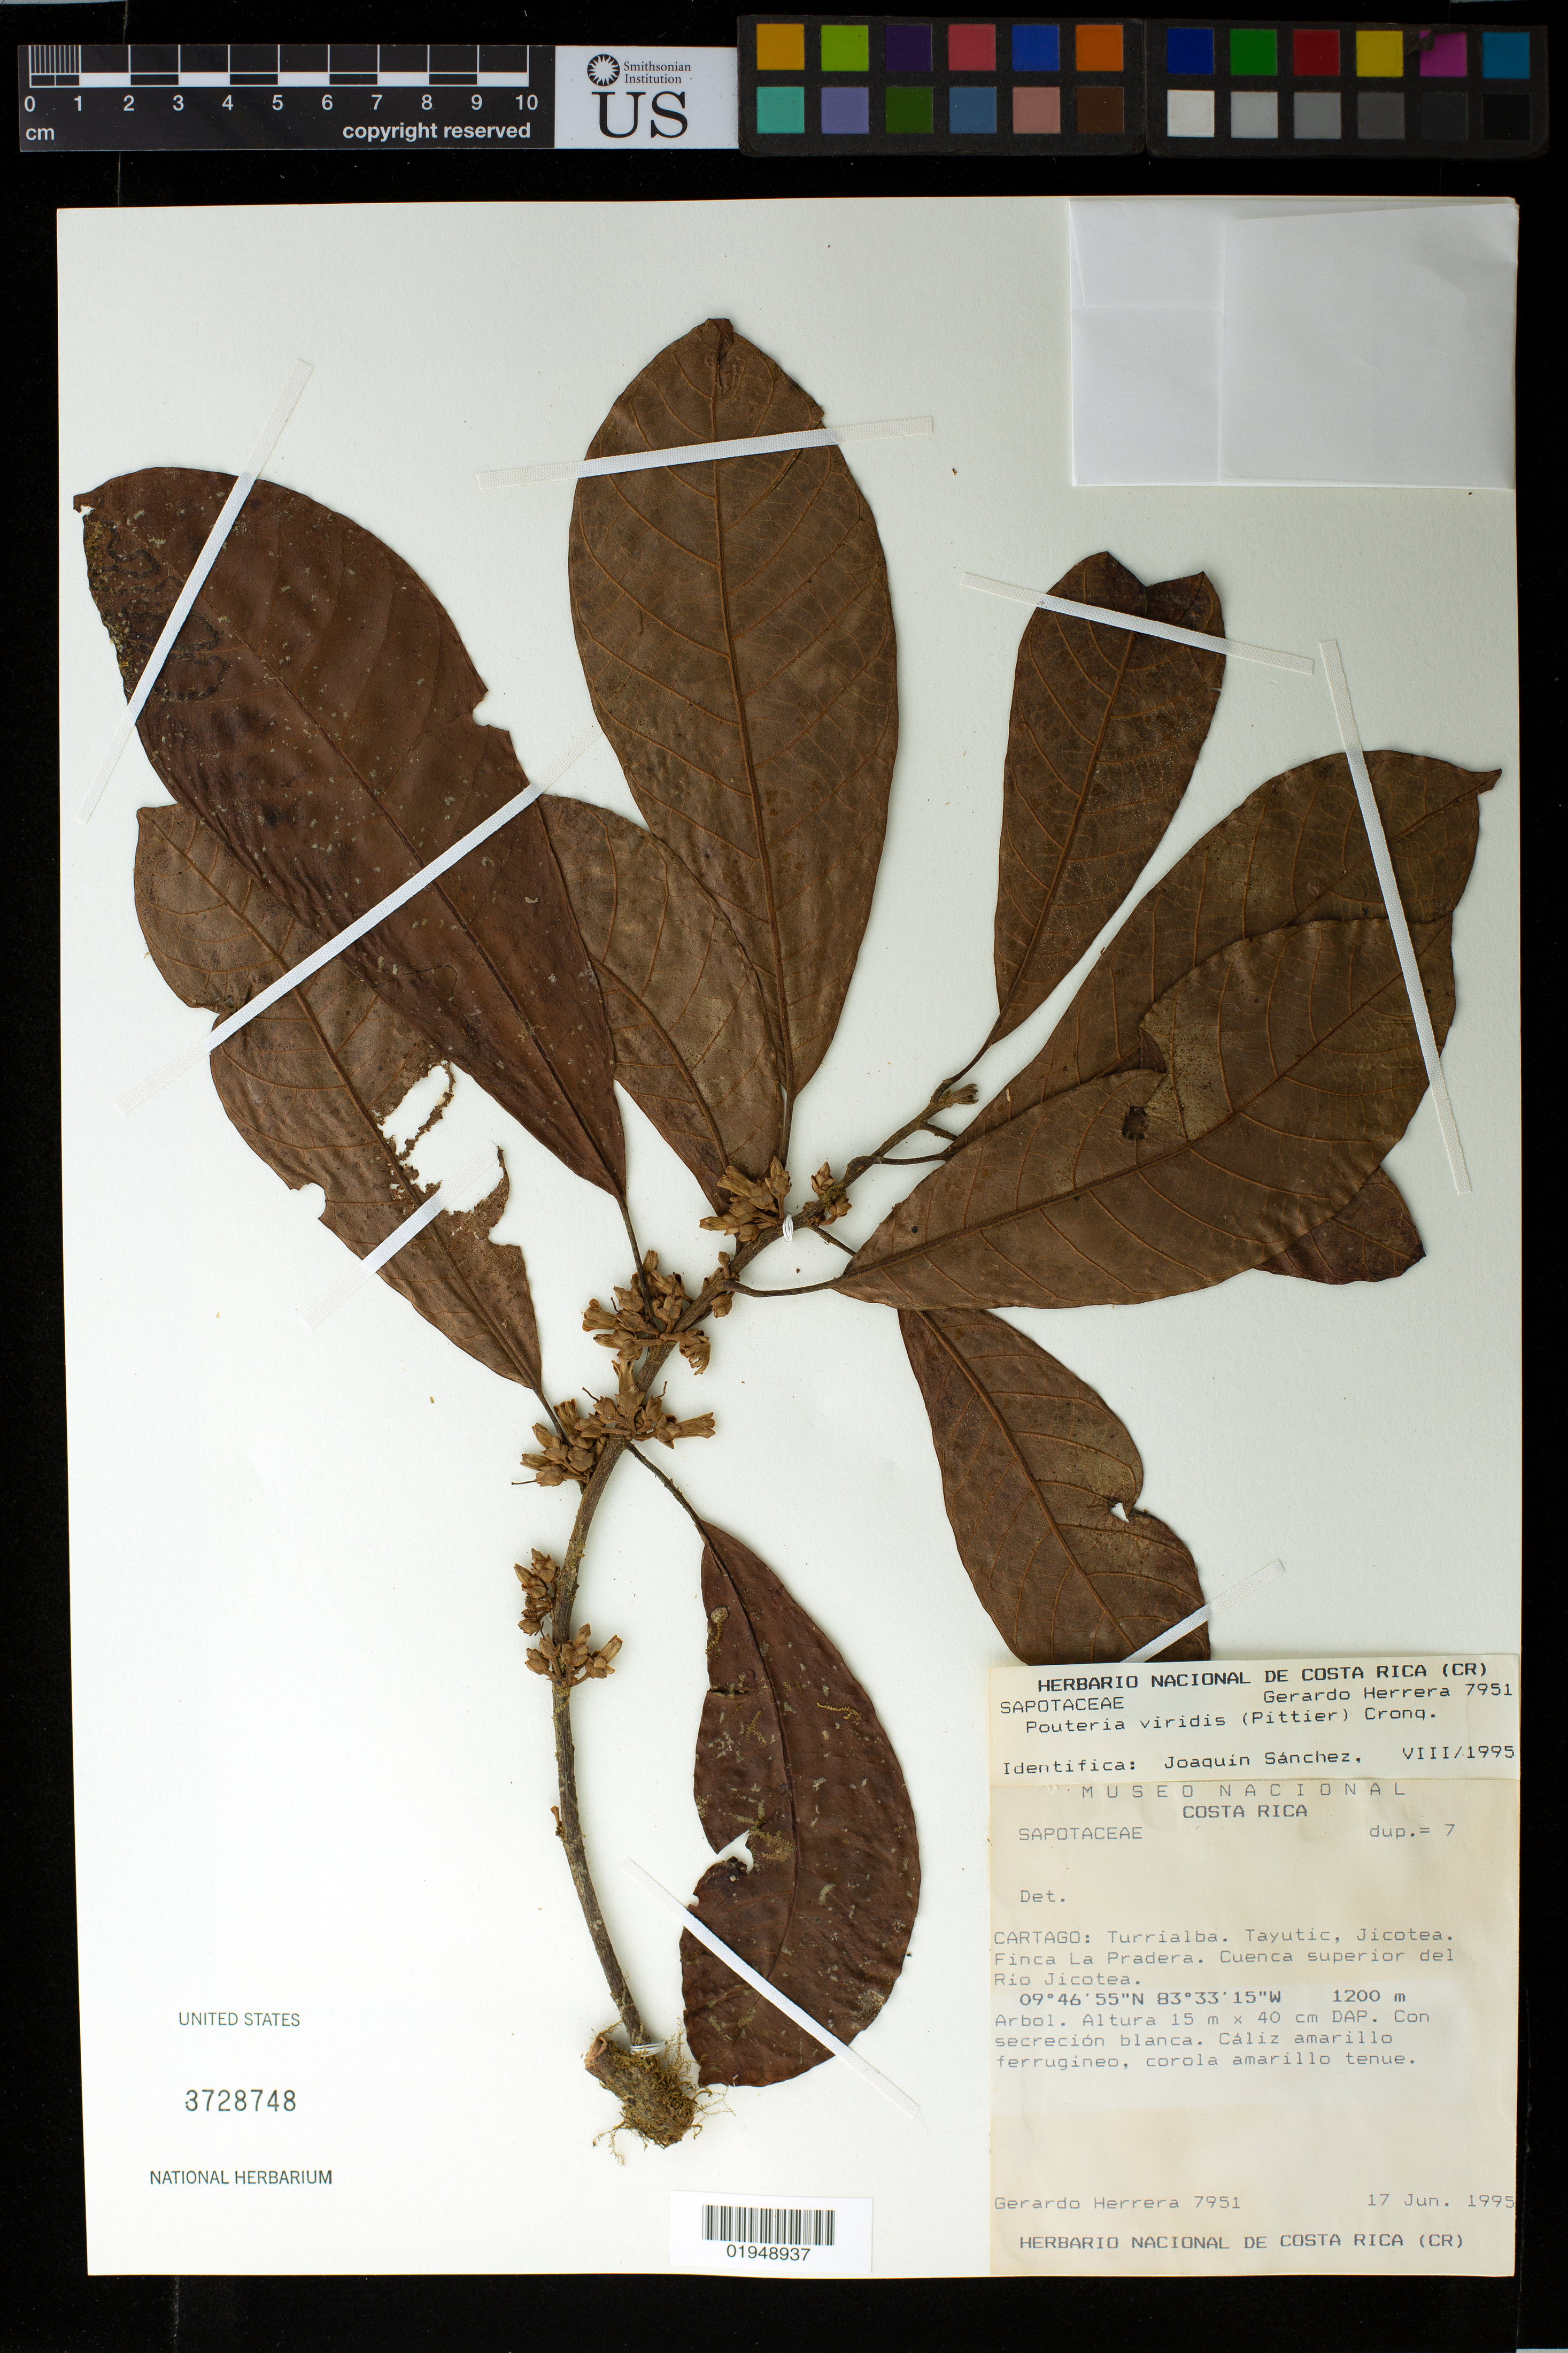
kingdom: Plantae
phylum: Tracheophyta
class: Magnoliopsida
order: Ericales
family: Sapotaceae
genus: Pouteria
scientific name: Pouteria viridis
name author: (Pittier) Cronq.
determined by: Sánchez, Joaquin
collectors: G. Herrera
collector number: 7951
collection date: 1995-06-17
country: Costa Rica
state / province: Cartago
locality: Turrialba, Tayutic, Jicotea. Finca La Pradera. Cuenca superior del Rio Jicotea.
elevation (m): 1200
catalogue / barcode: US 3728748